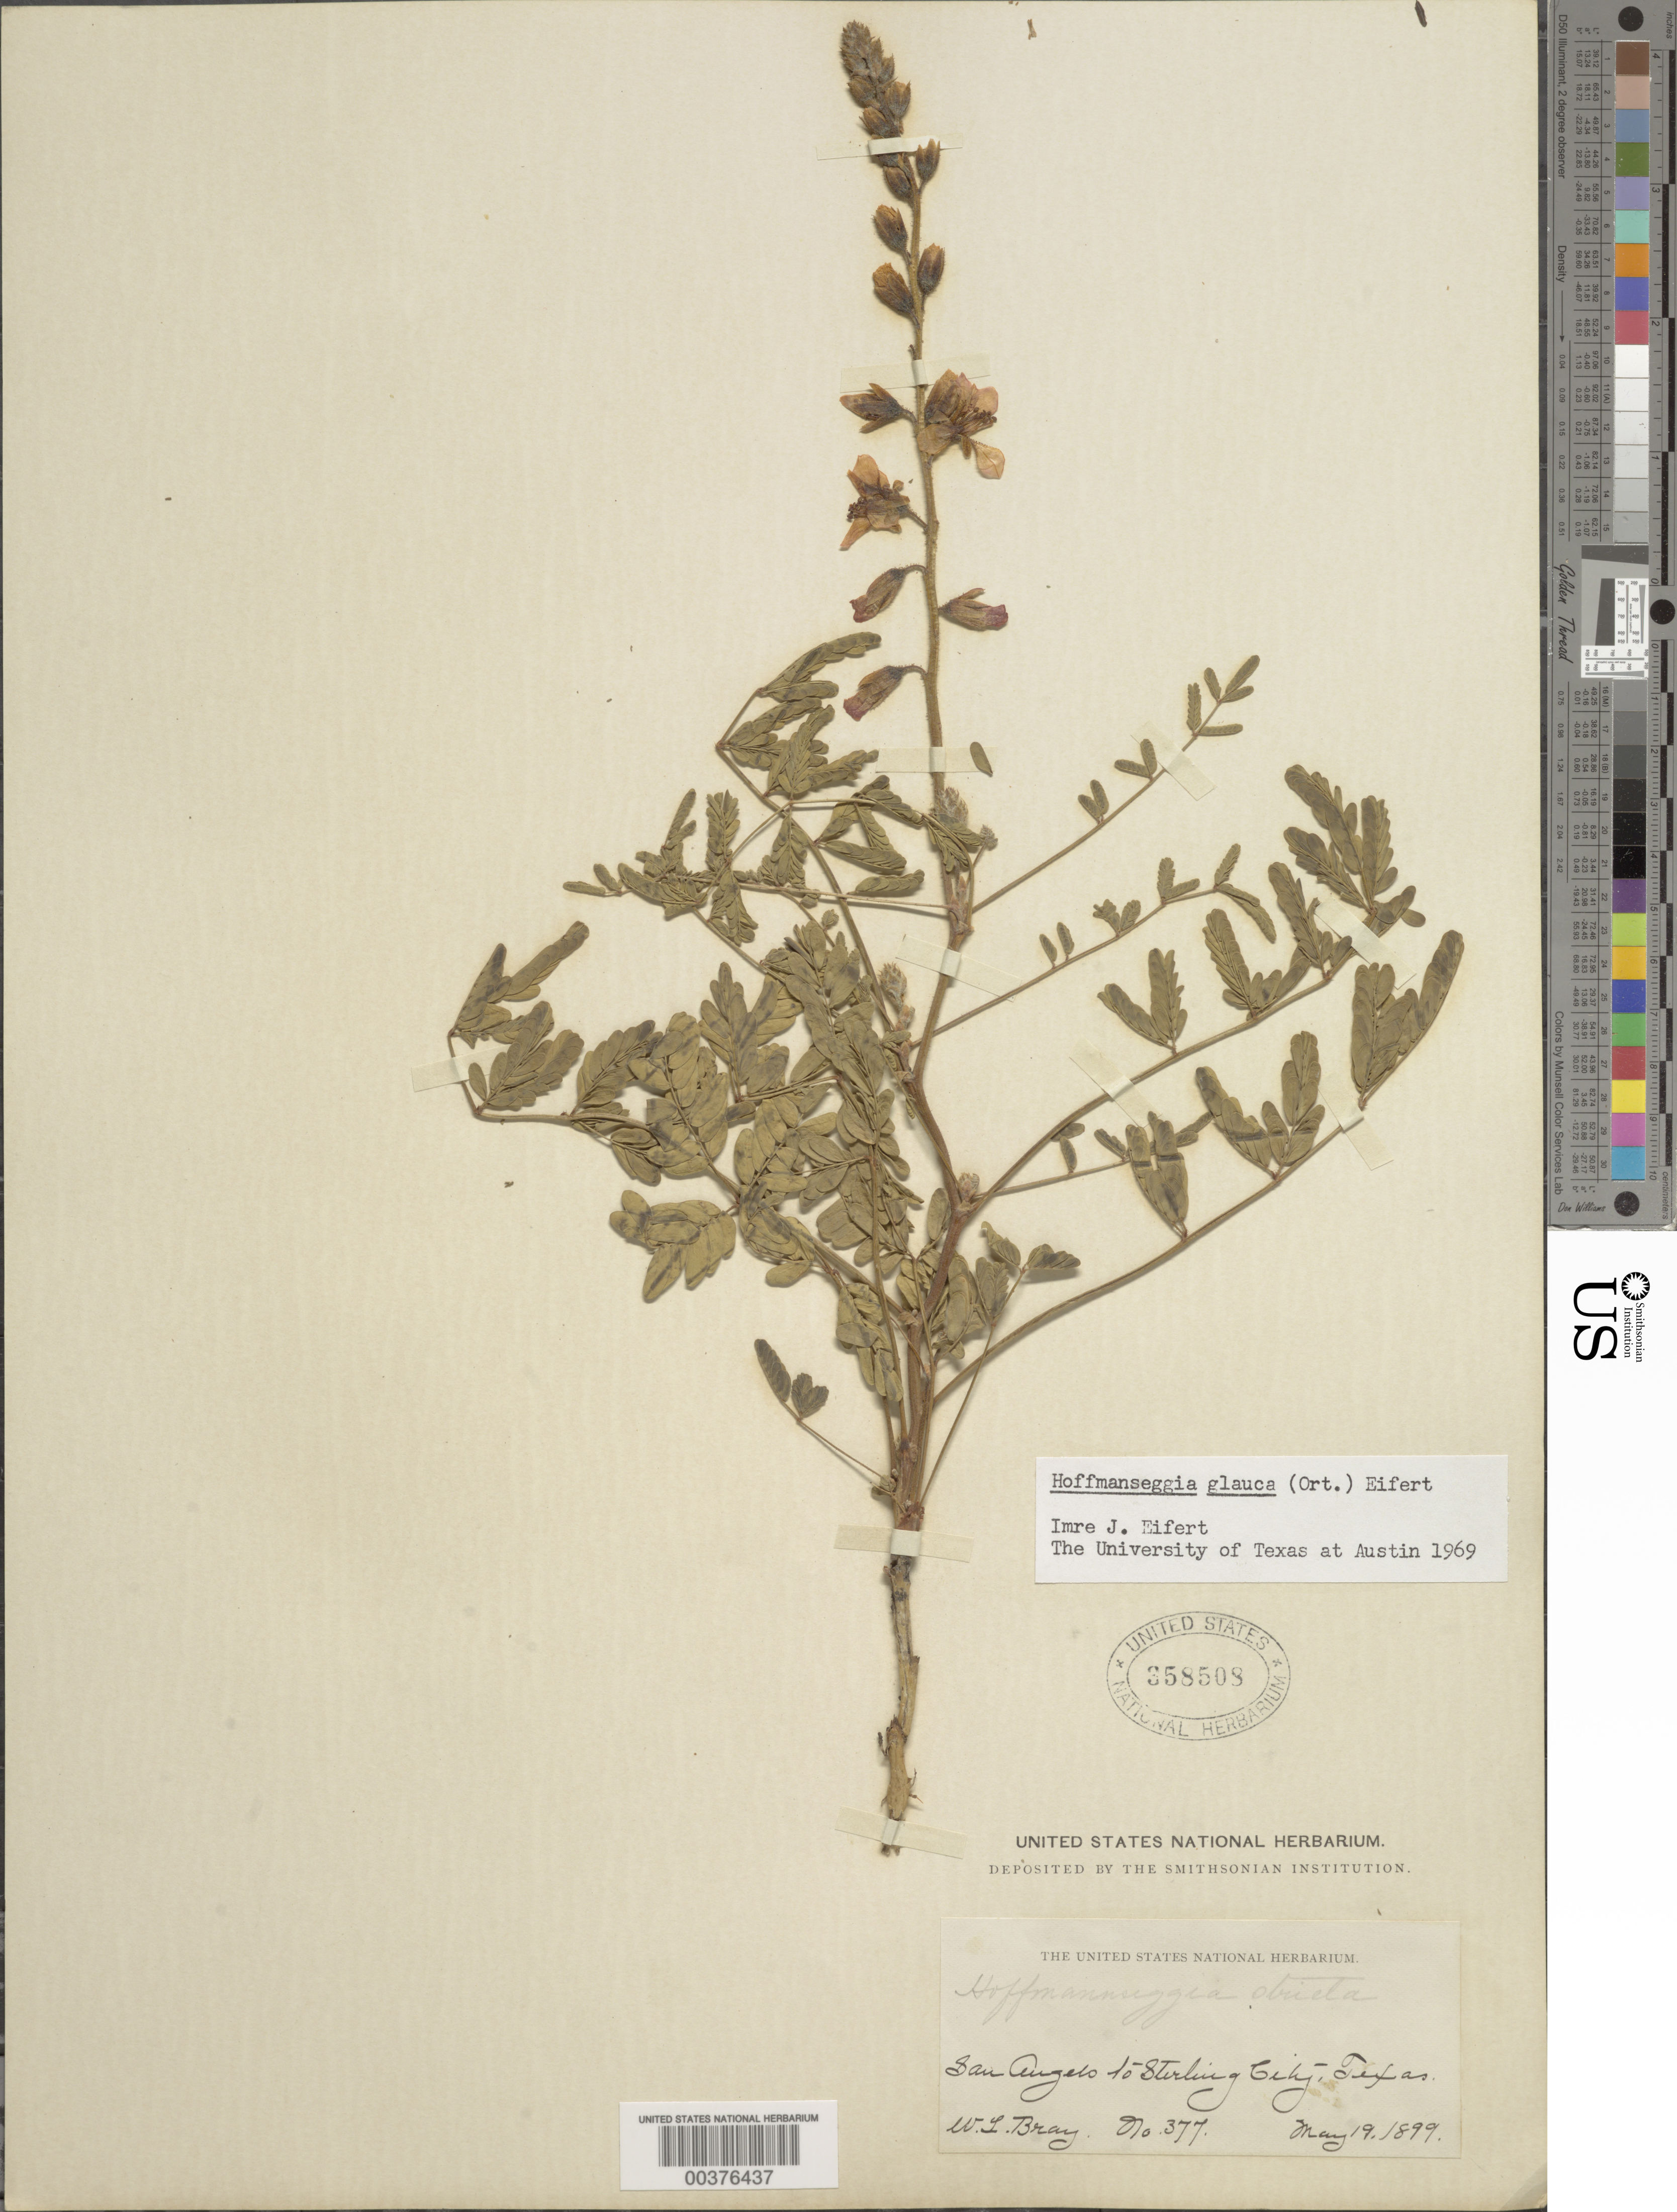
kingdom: Plantae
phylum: Tracheophyta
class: Magnoliopsida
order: Fabales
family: Fabaceae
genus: Hoffmannseggia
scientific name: Hoffmannseggia glauca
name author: (Ortega) Eifert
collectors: W. L. Bray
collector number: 377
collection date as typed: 19 May 1899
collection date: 1899-05-19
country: United States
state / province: Texas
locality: San angelo to sterling city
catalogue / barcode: US 358508